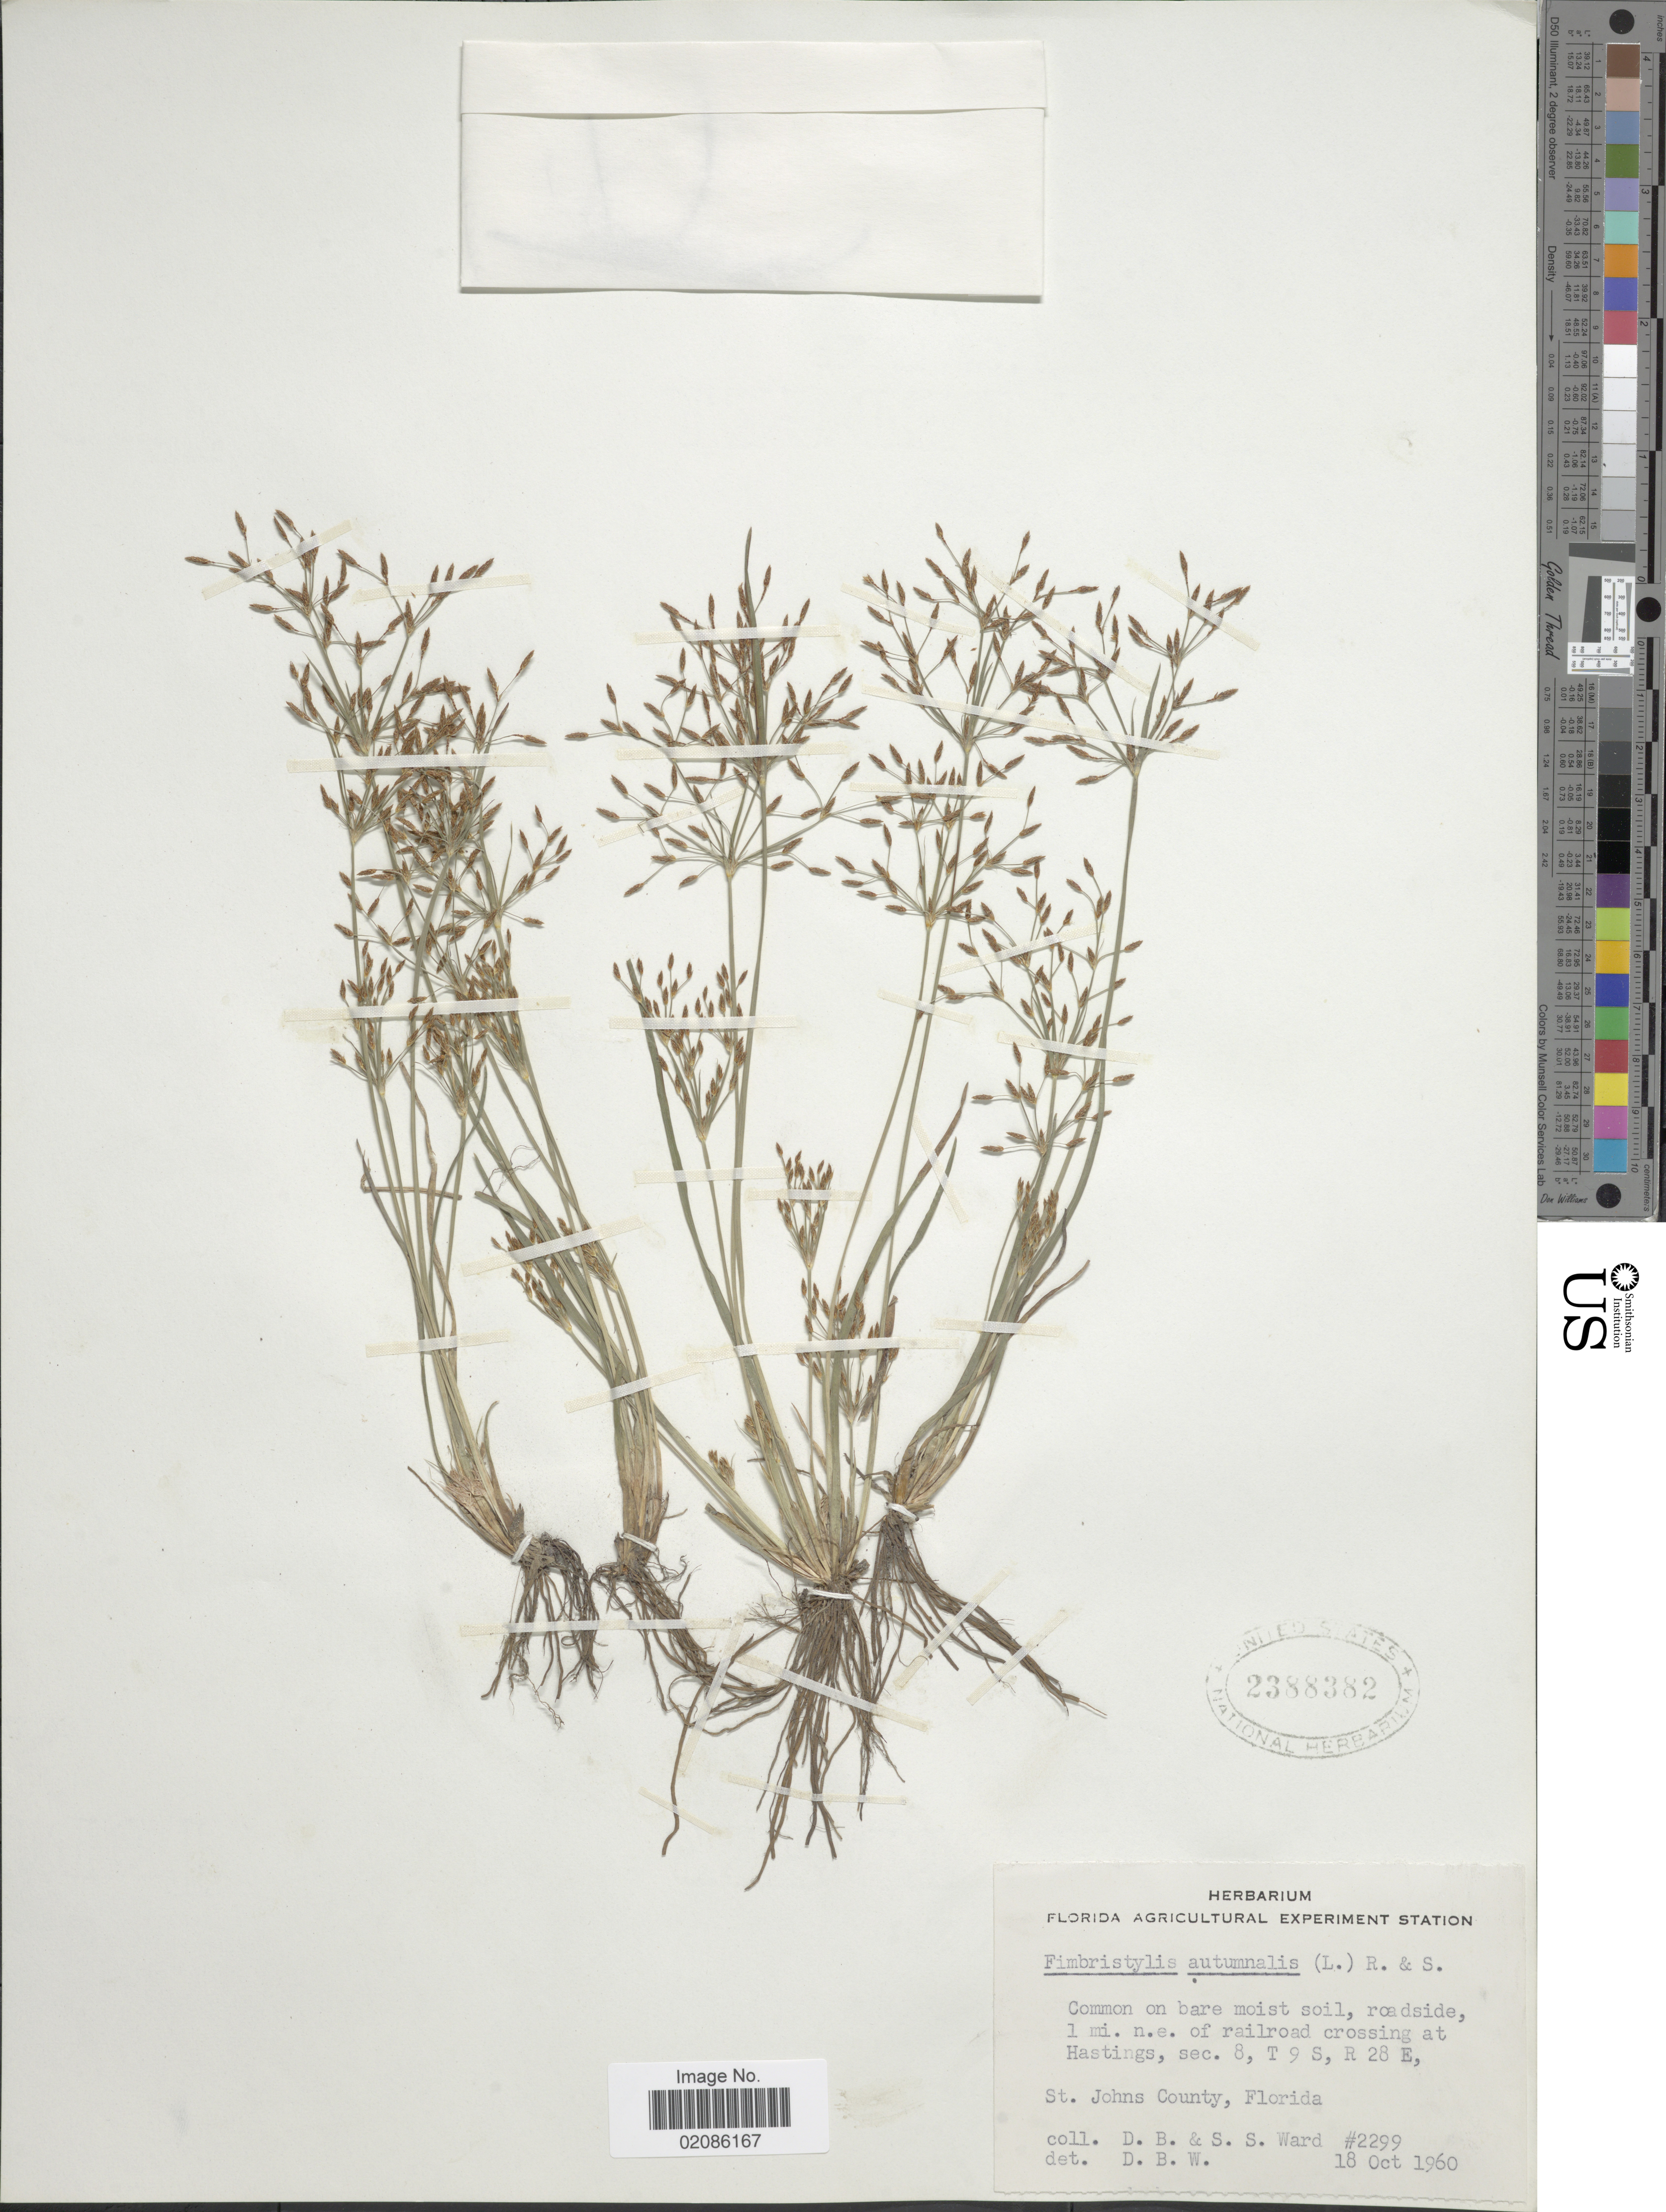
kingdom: Plantae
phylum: Tracheophyta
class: Liliopsida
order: Poales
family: Cyperaceae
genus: Fimbristylis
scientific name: Fimbristylis autumnalis (L.) Roem. & Schult.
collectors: D. B. Ward & S. S. Ward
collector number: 2299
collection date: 1960-10-18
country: United States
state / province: Florida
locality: Roadside, 1 mi. n.e. of railroad crossing at Hatsings, sec. 8, T 9 S, R 28 E, St. Johns County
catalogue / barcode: US 2388382